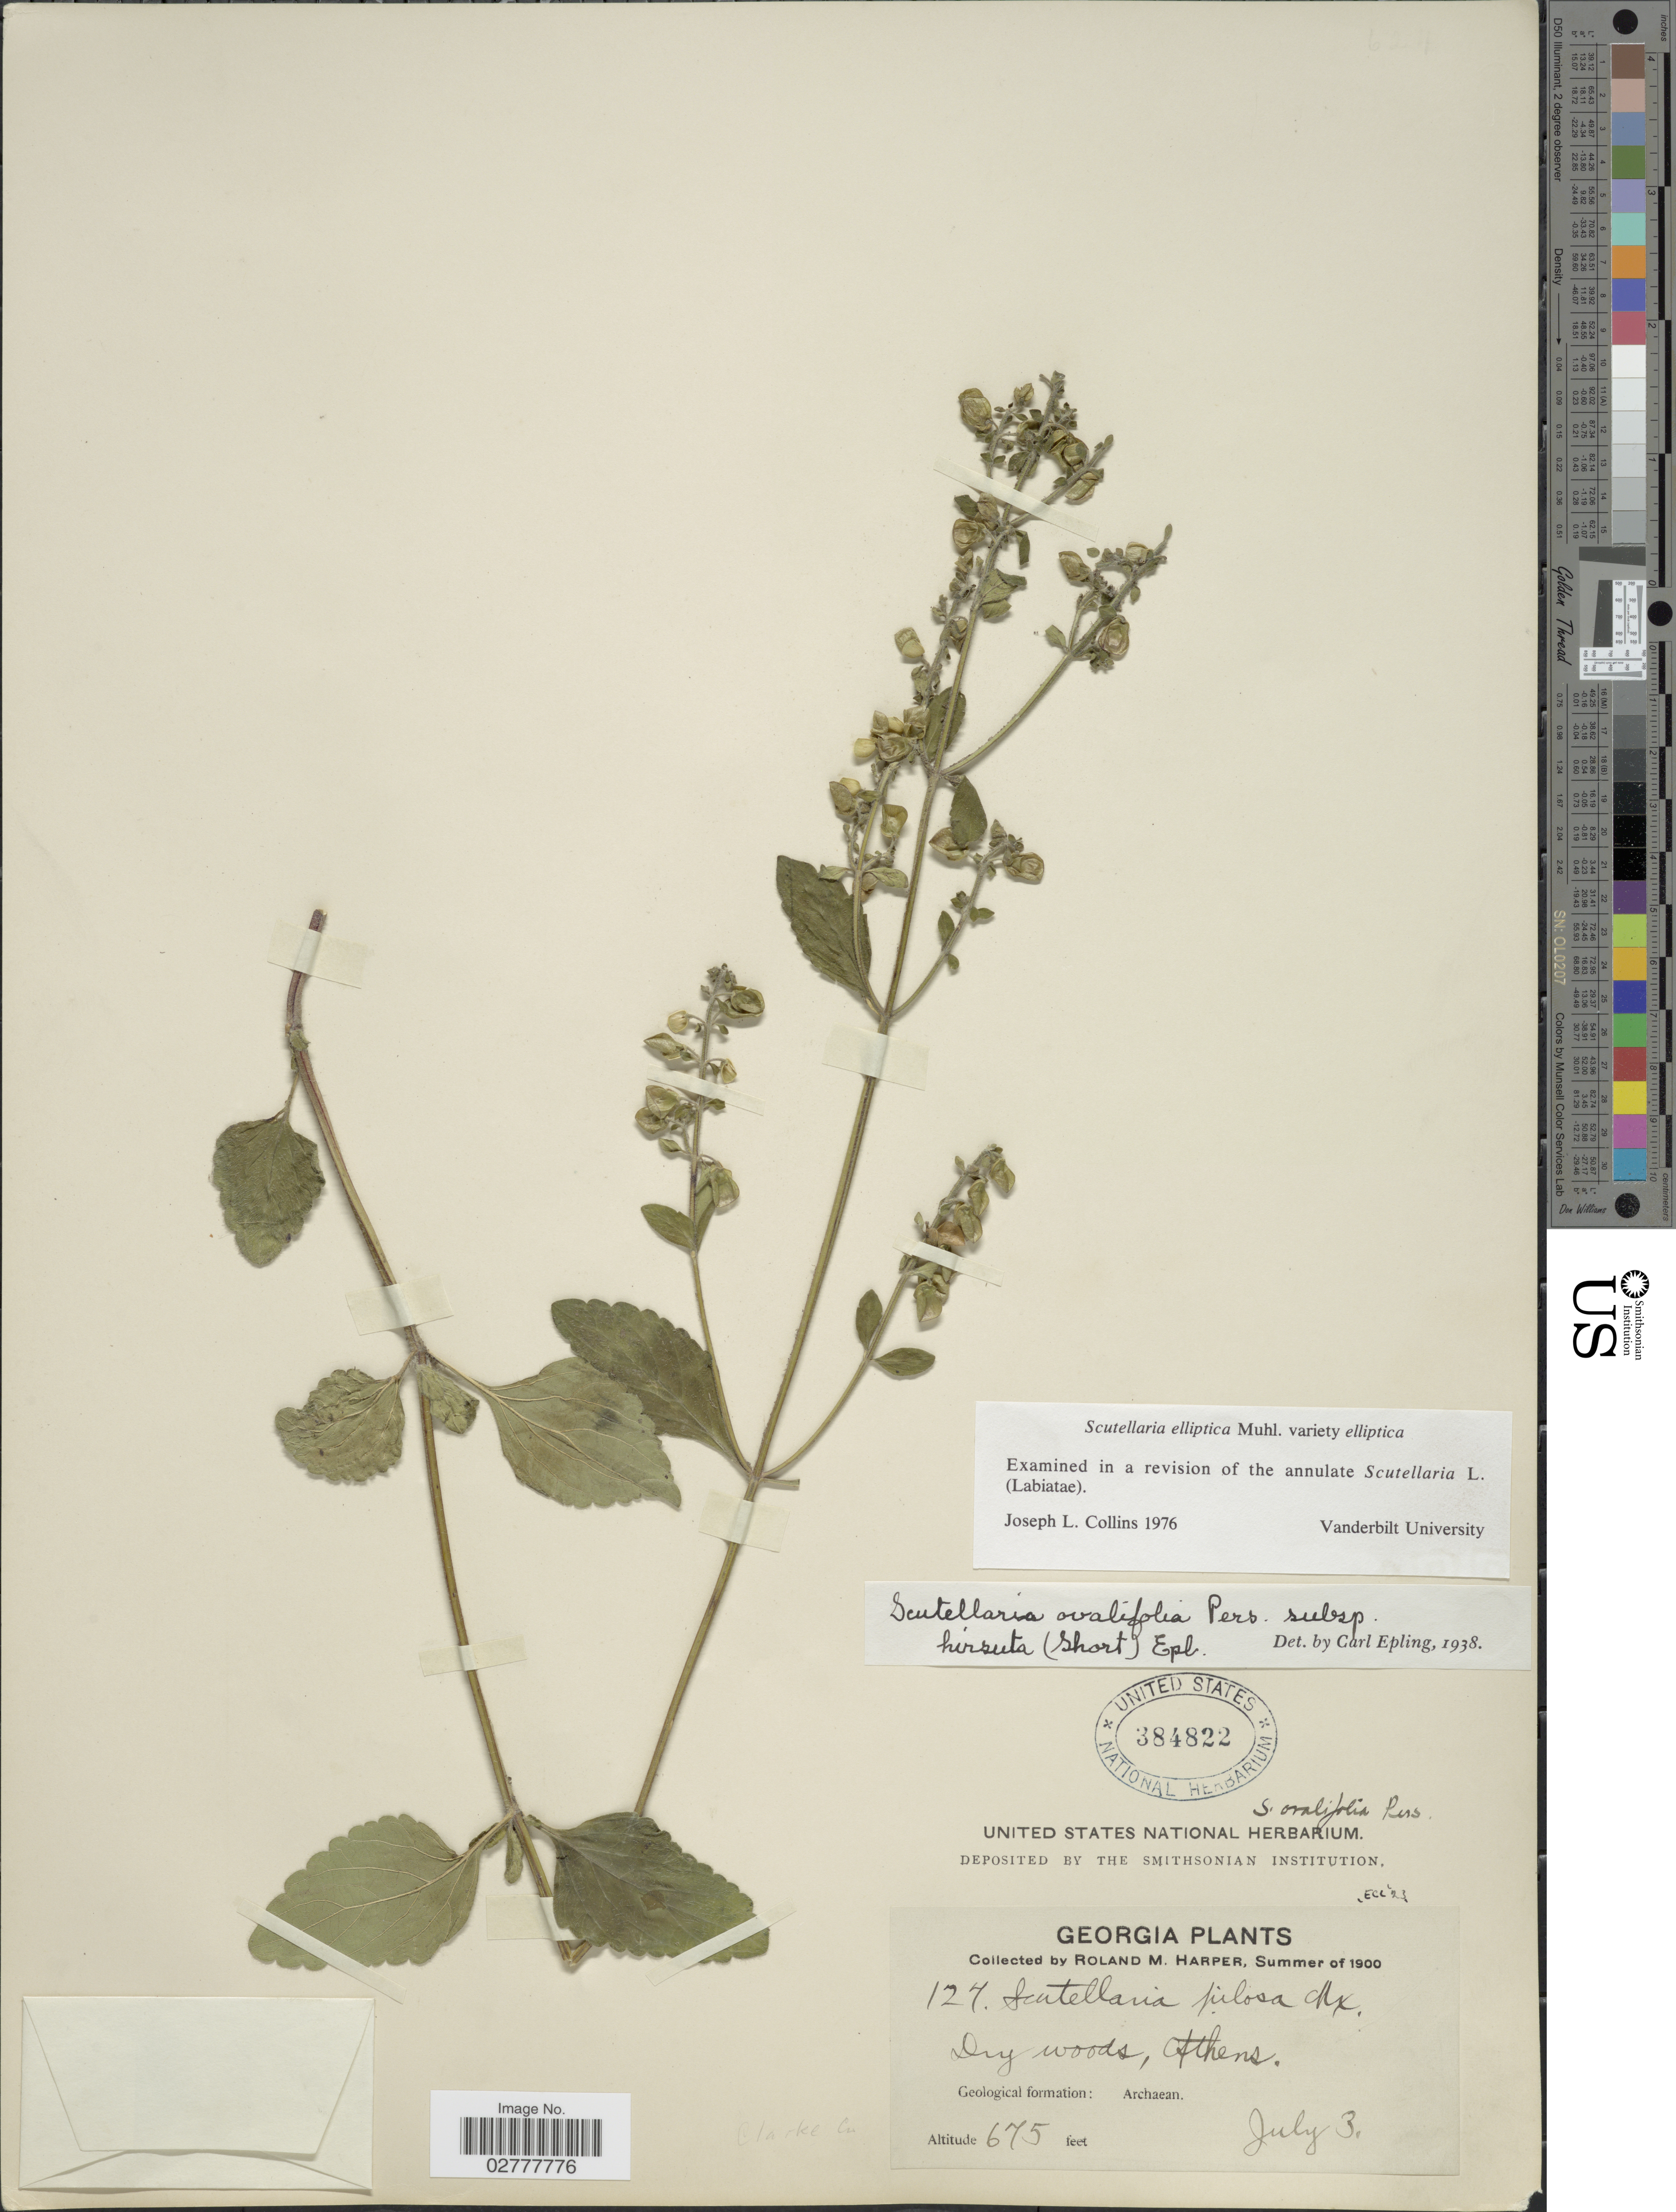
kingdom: Plantae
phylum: Tracheophyta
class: Magnoliopsida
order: Lamiales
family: Lamiaceae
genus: Scutellaria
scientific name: Scutellaria elliptica var. elliptica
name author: Muhl.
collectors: R. M. Harper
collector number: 124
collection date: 1900-07-03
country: United States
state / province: Georgia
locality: Clarke Co.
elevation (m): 206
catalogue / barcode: US 384822